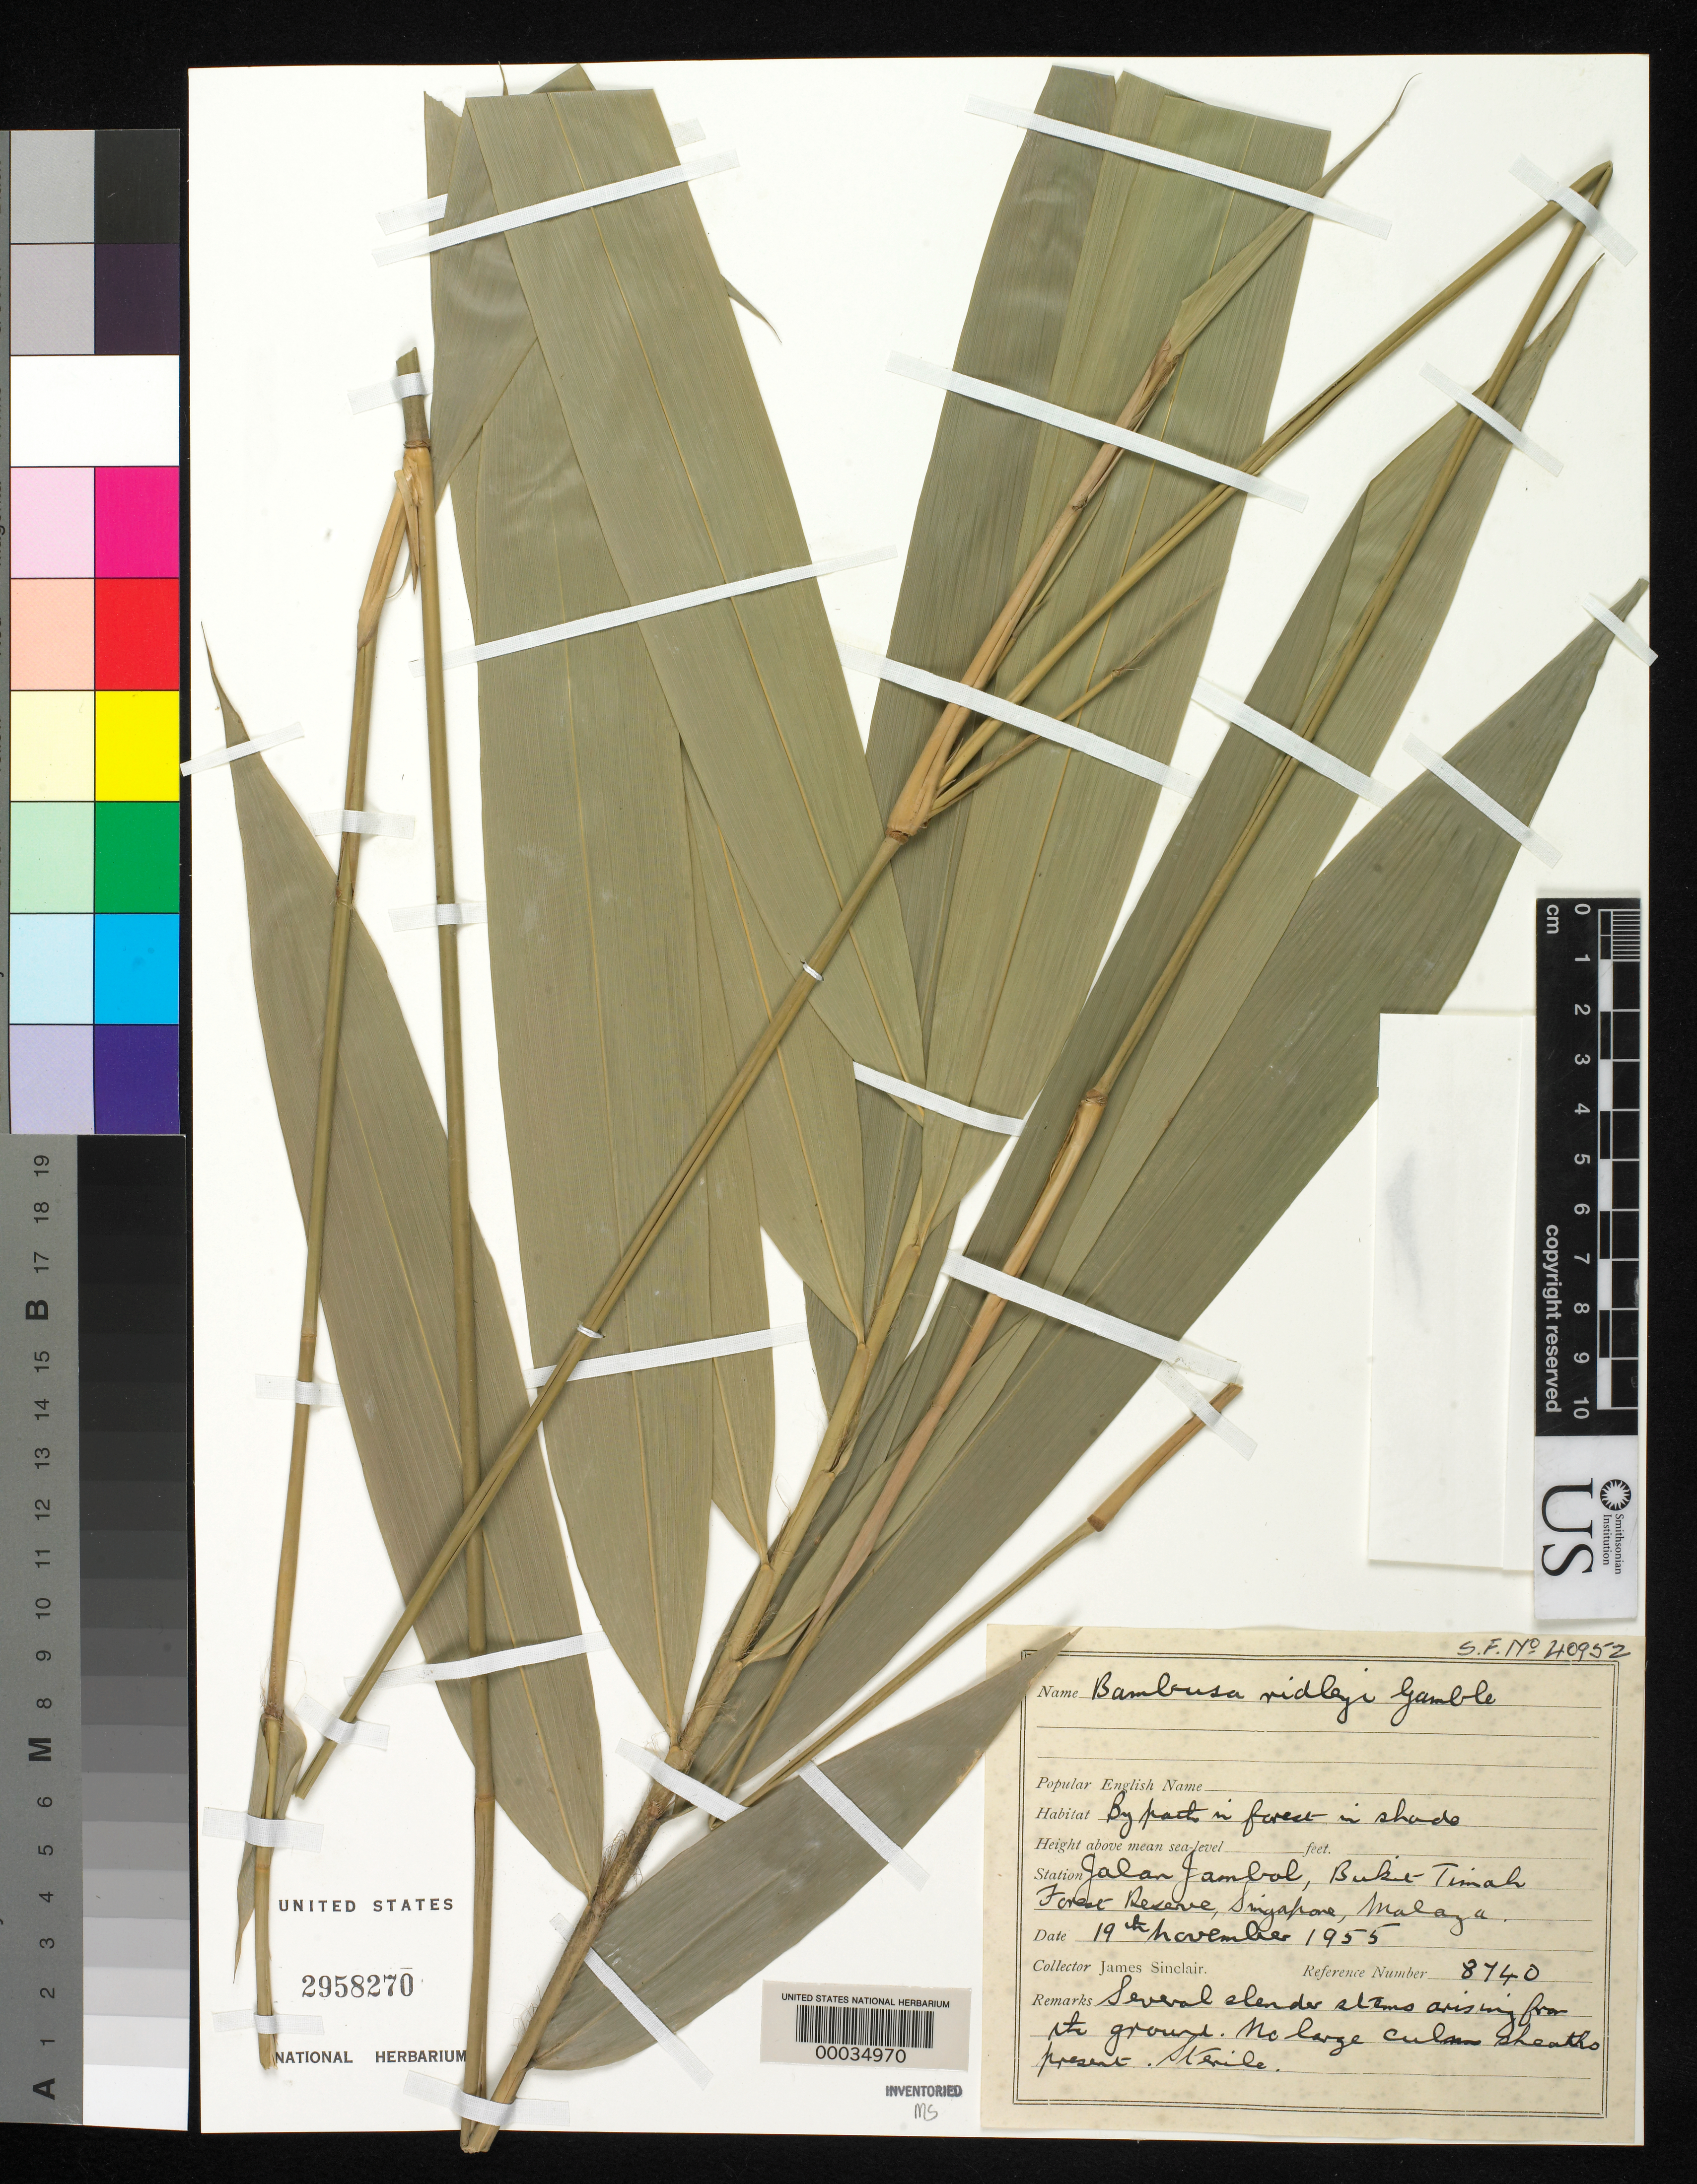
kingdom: Plantae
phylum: Tracheophyta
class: Liliopsida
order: Poales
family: Poaceae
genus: Bambusa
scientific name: Bambusa ridleyi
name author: Gamble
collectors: J. Sinclair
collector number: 8740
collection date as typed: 19 Nov 1955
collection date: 1955-11-19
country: Singapore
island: Singapore Island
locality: Jalan jambol, bukit timah [Malay Peninsula]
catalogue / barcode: US 2958270